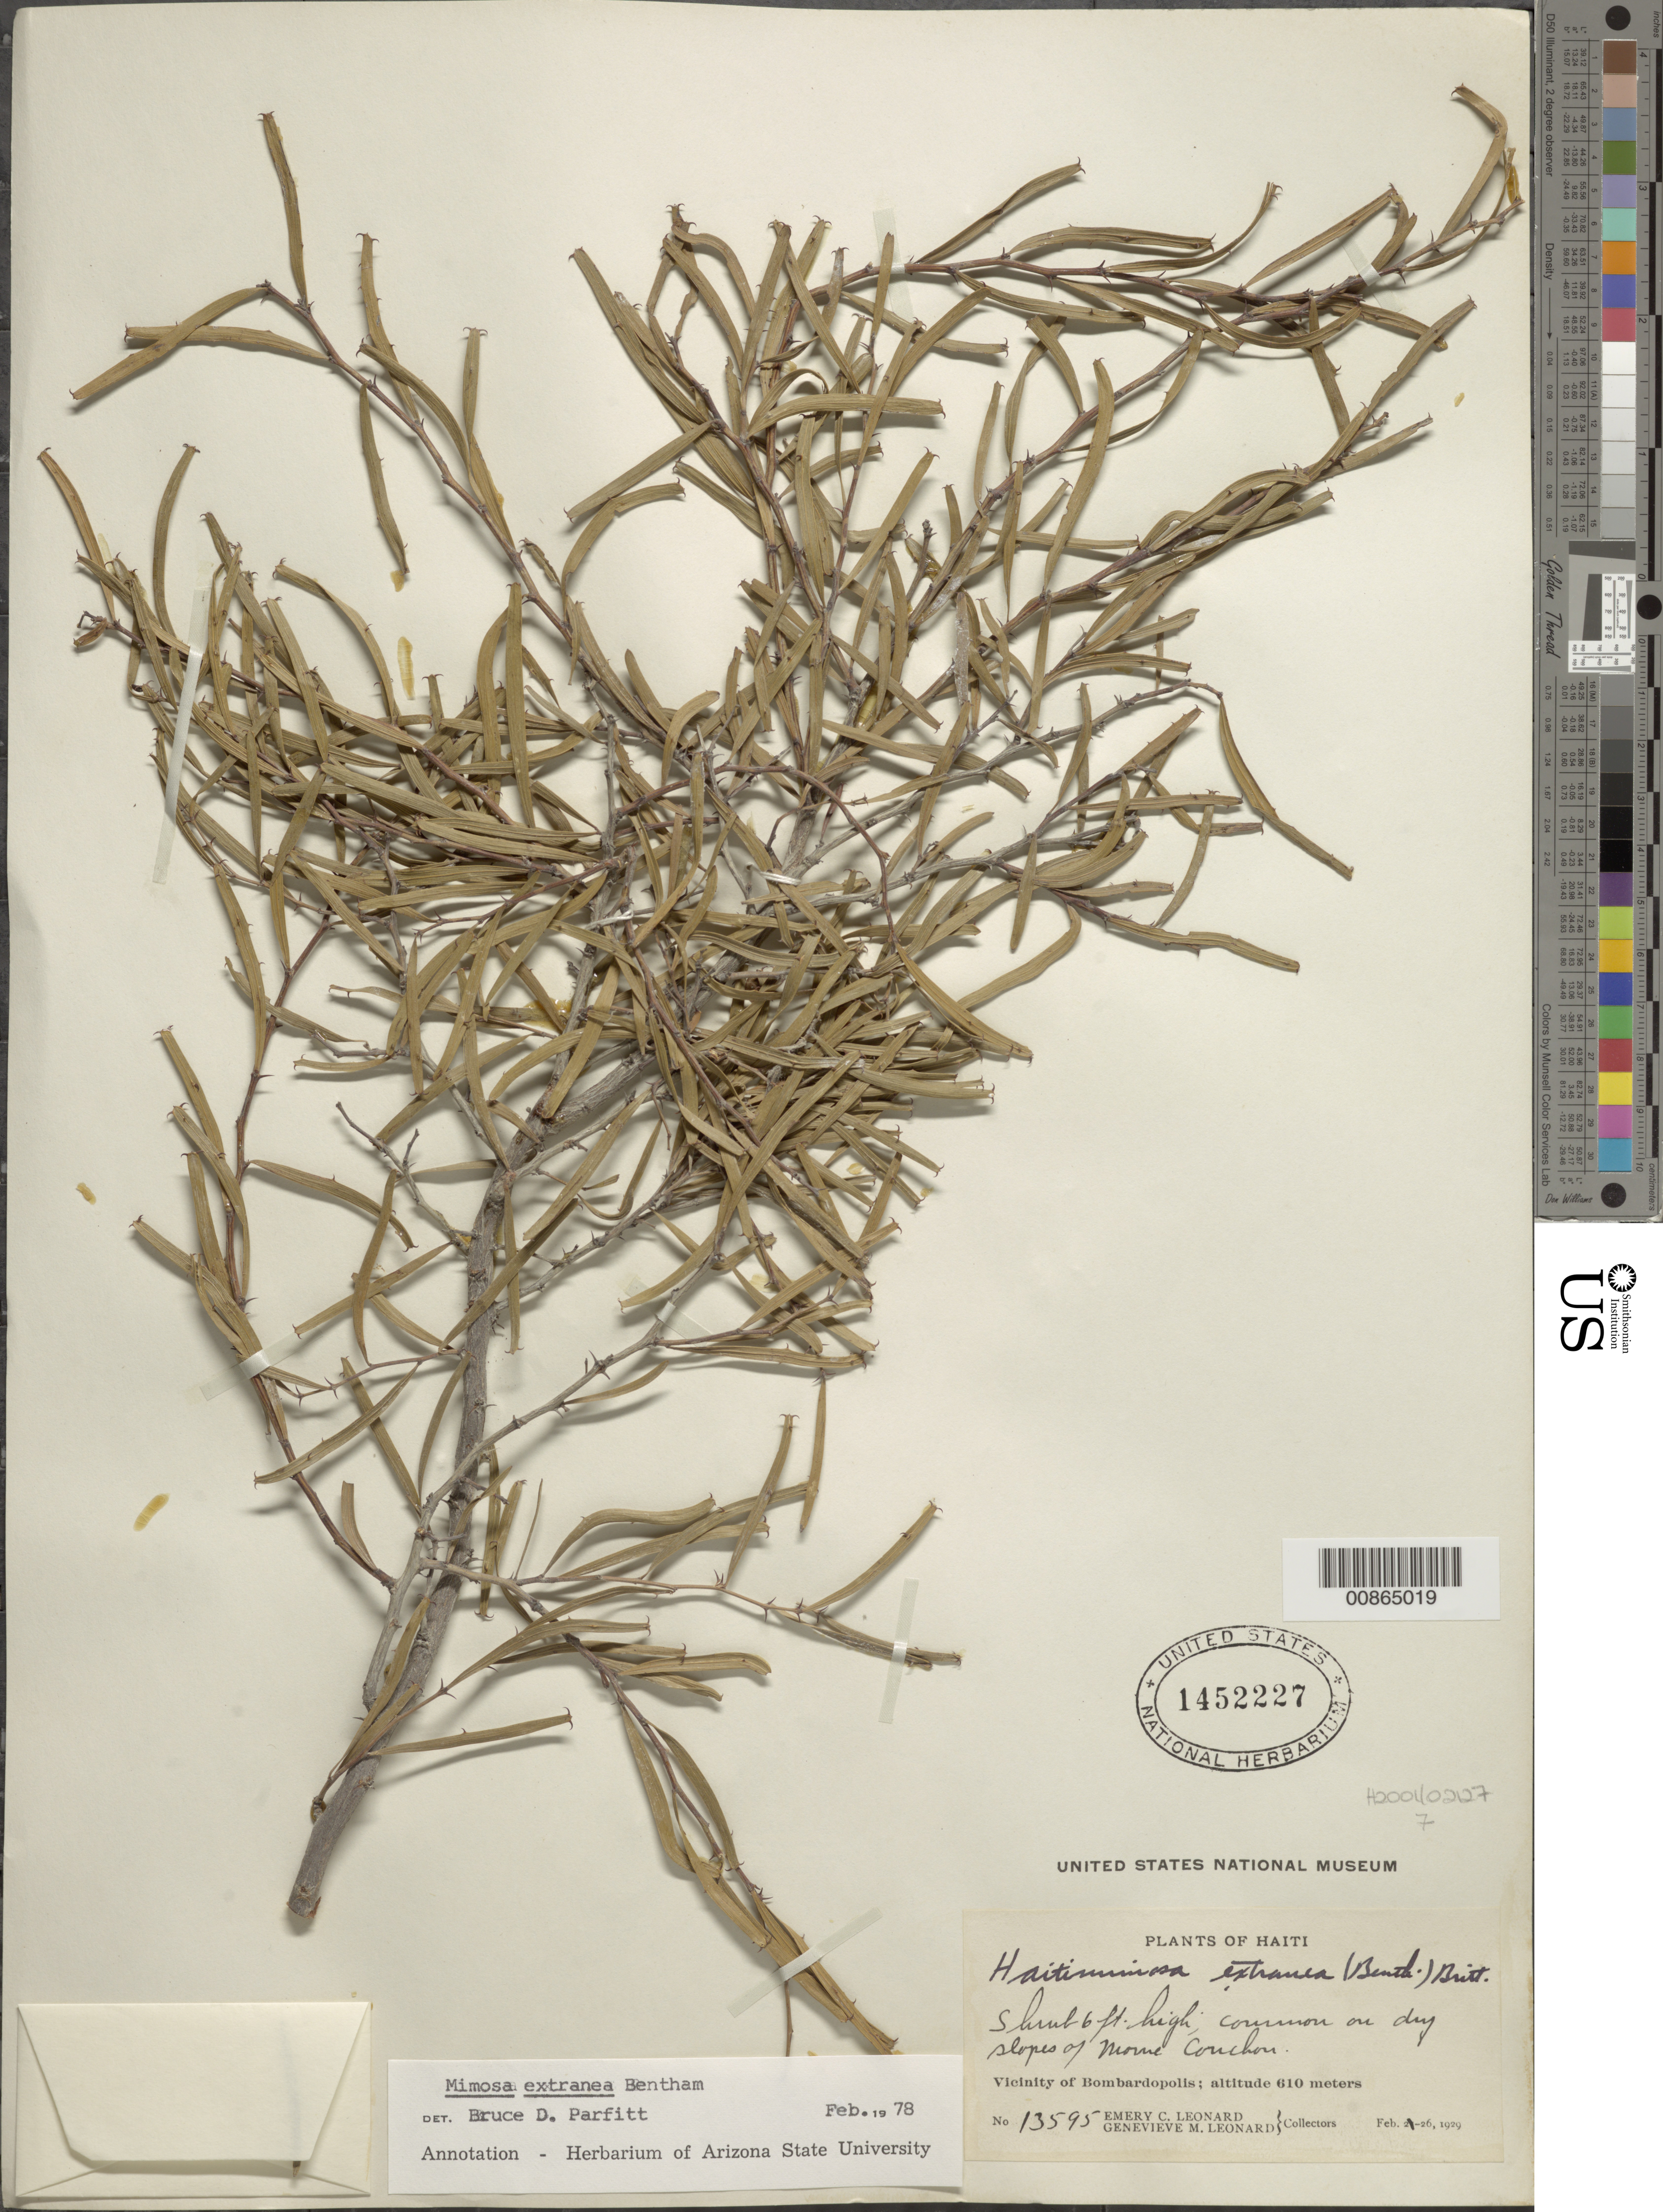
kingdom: Plantae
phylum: Tracheophyta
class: Magnoliopsida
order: Fabales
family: Fabaceae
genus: Mimosa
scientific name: Mimosa extranea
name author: Benth.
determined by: Parfitt, B. D., (ASU), Arizona State University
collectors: E. C. Leonard & G. M. Leonard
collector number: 13595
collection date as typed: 26 Feb 1929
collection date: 1929-02-26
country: Haiti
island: Hispaniola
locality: Vicinity of Bombardopolis. Dry slopes of Morne Couchon.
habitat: Dry slopes.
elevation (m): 610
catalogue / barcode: US 1452227